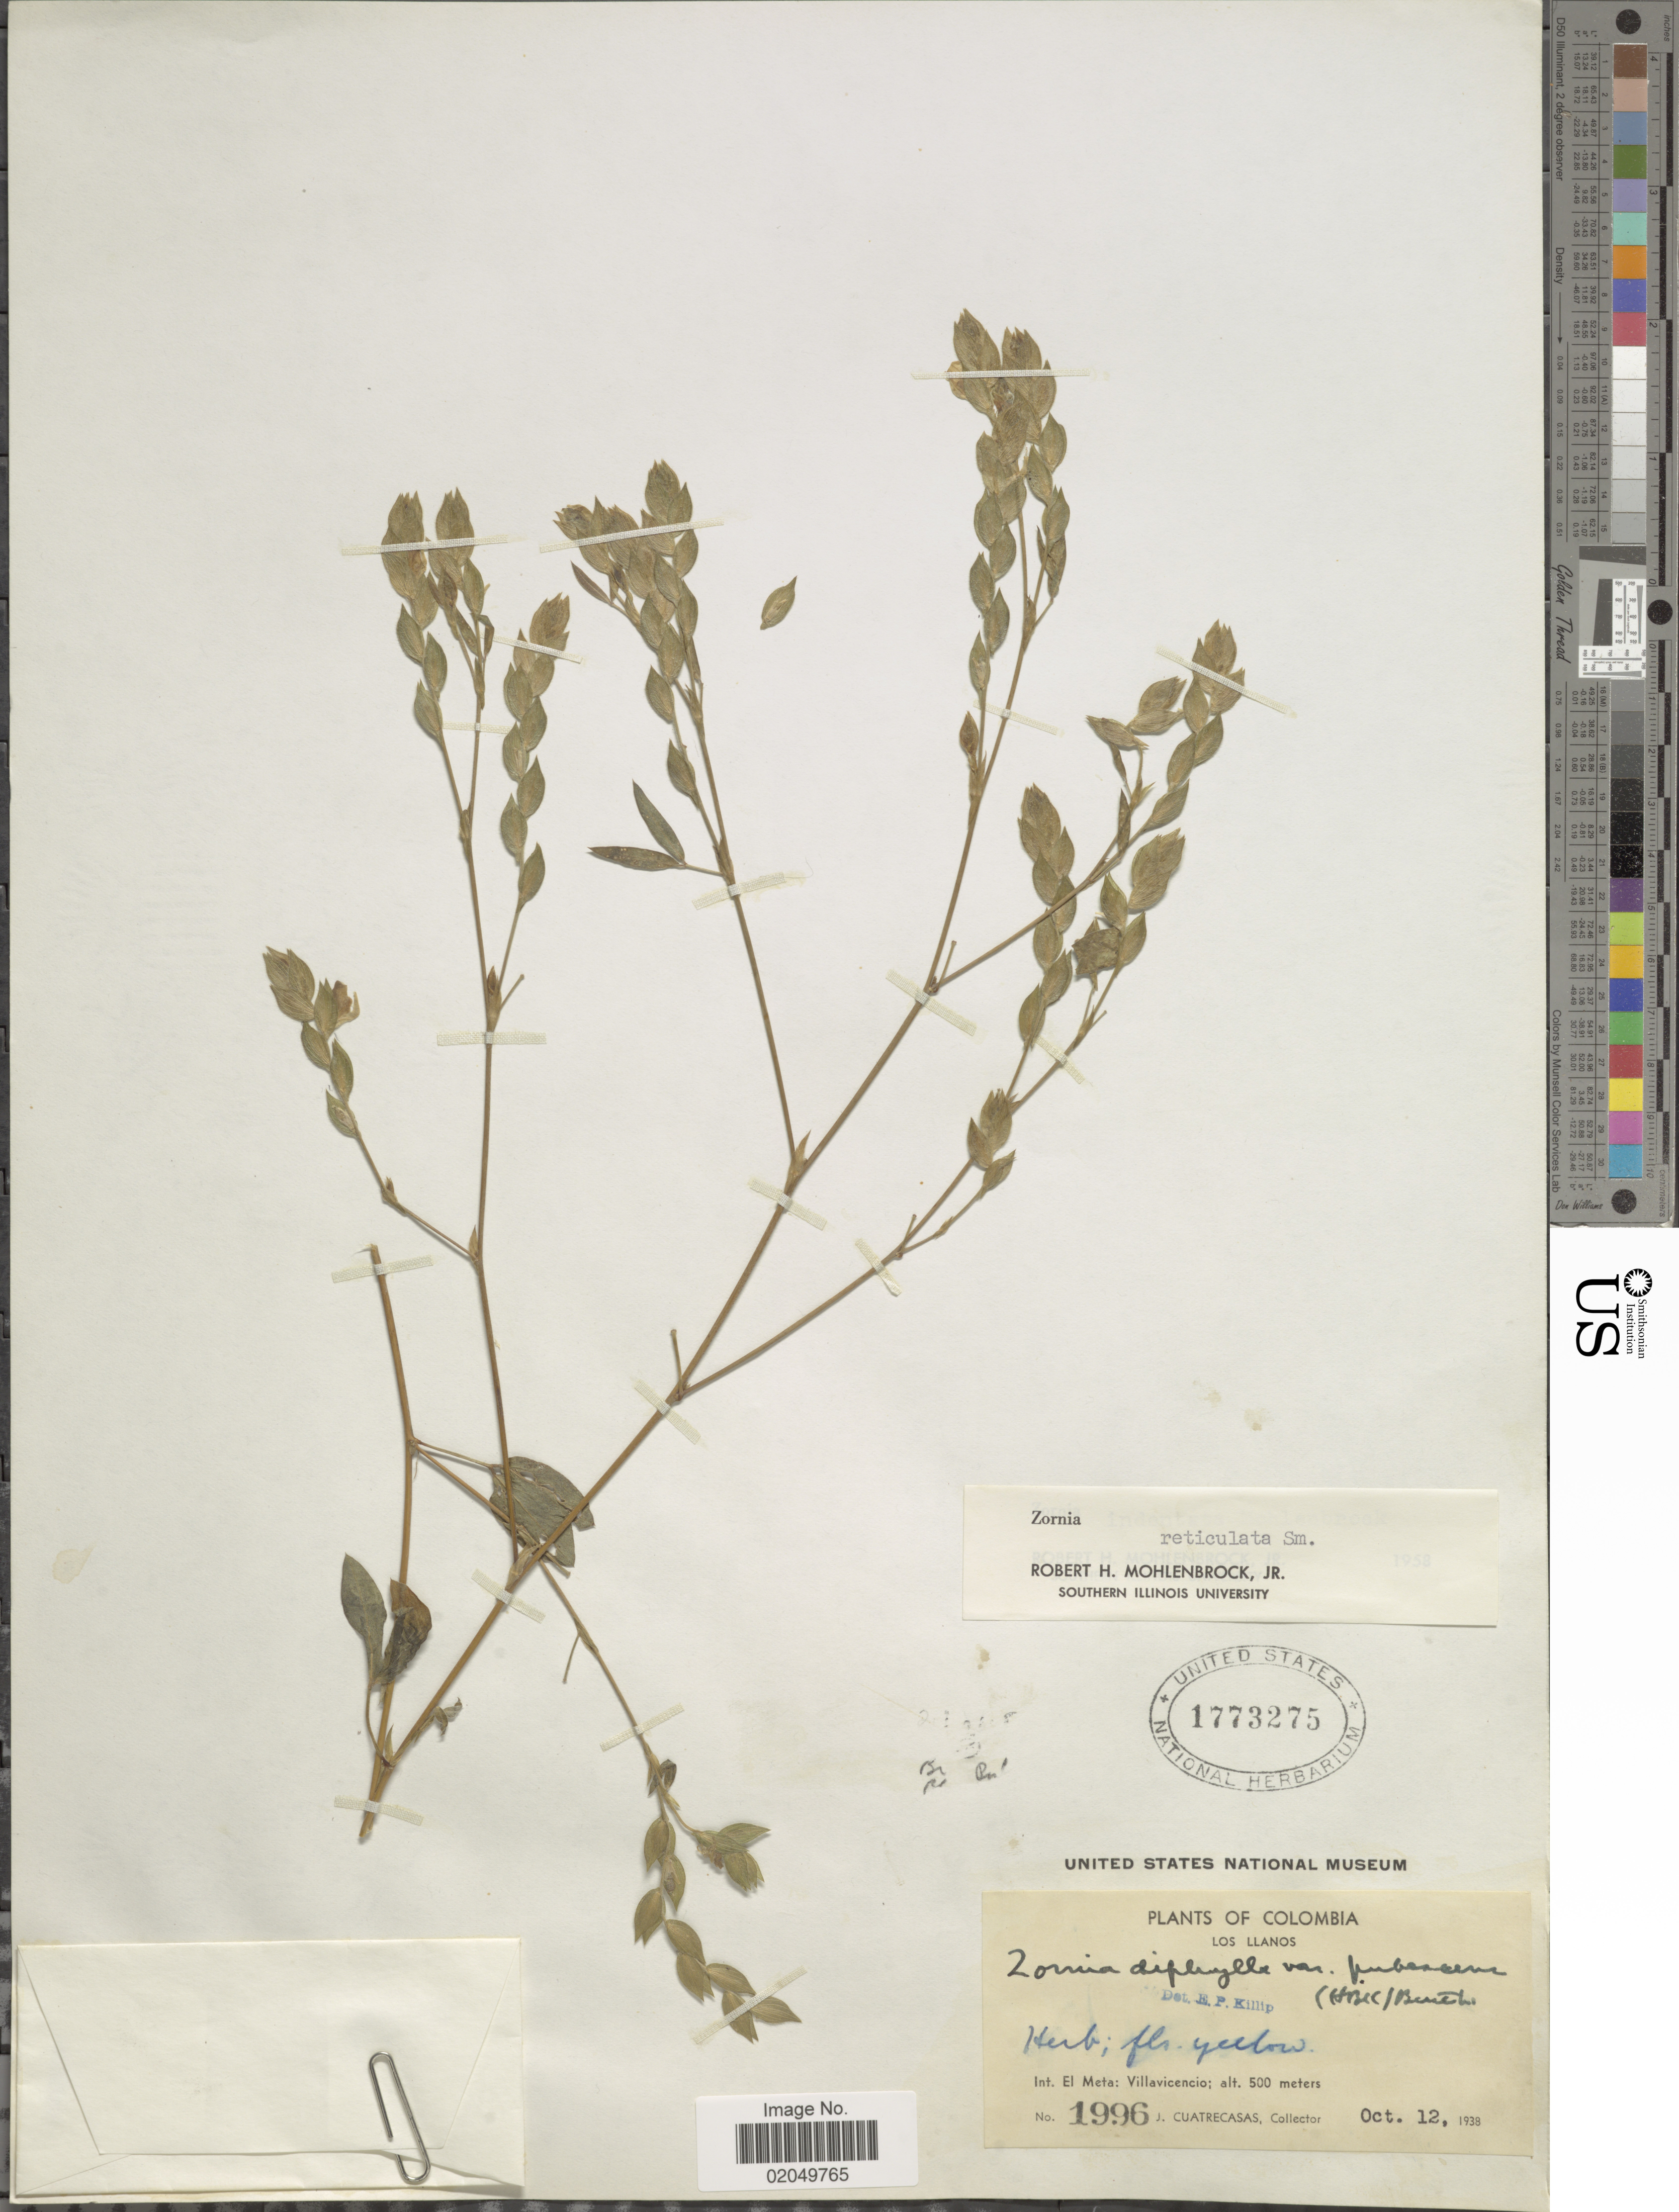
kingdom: Plantae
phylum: Tracheophyta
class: Magnoliopsida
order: Fabales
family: Fabaceae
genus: Zornia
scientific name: Zornia reticulata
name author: Sm.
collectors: J. Cuatrecasas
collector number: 1996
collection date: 1938-10-12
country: Colombia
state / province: Meta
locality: Los Llanos, Villavicencio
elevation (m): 500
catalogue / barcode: US 1773275